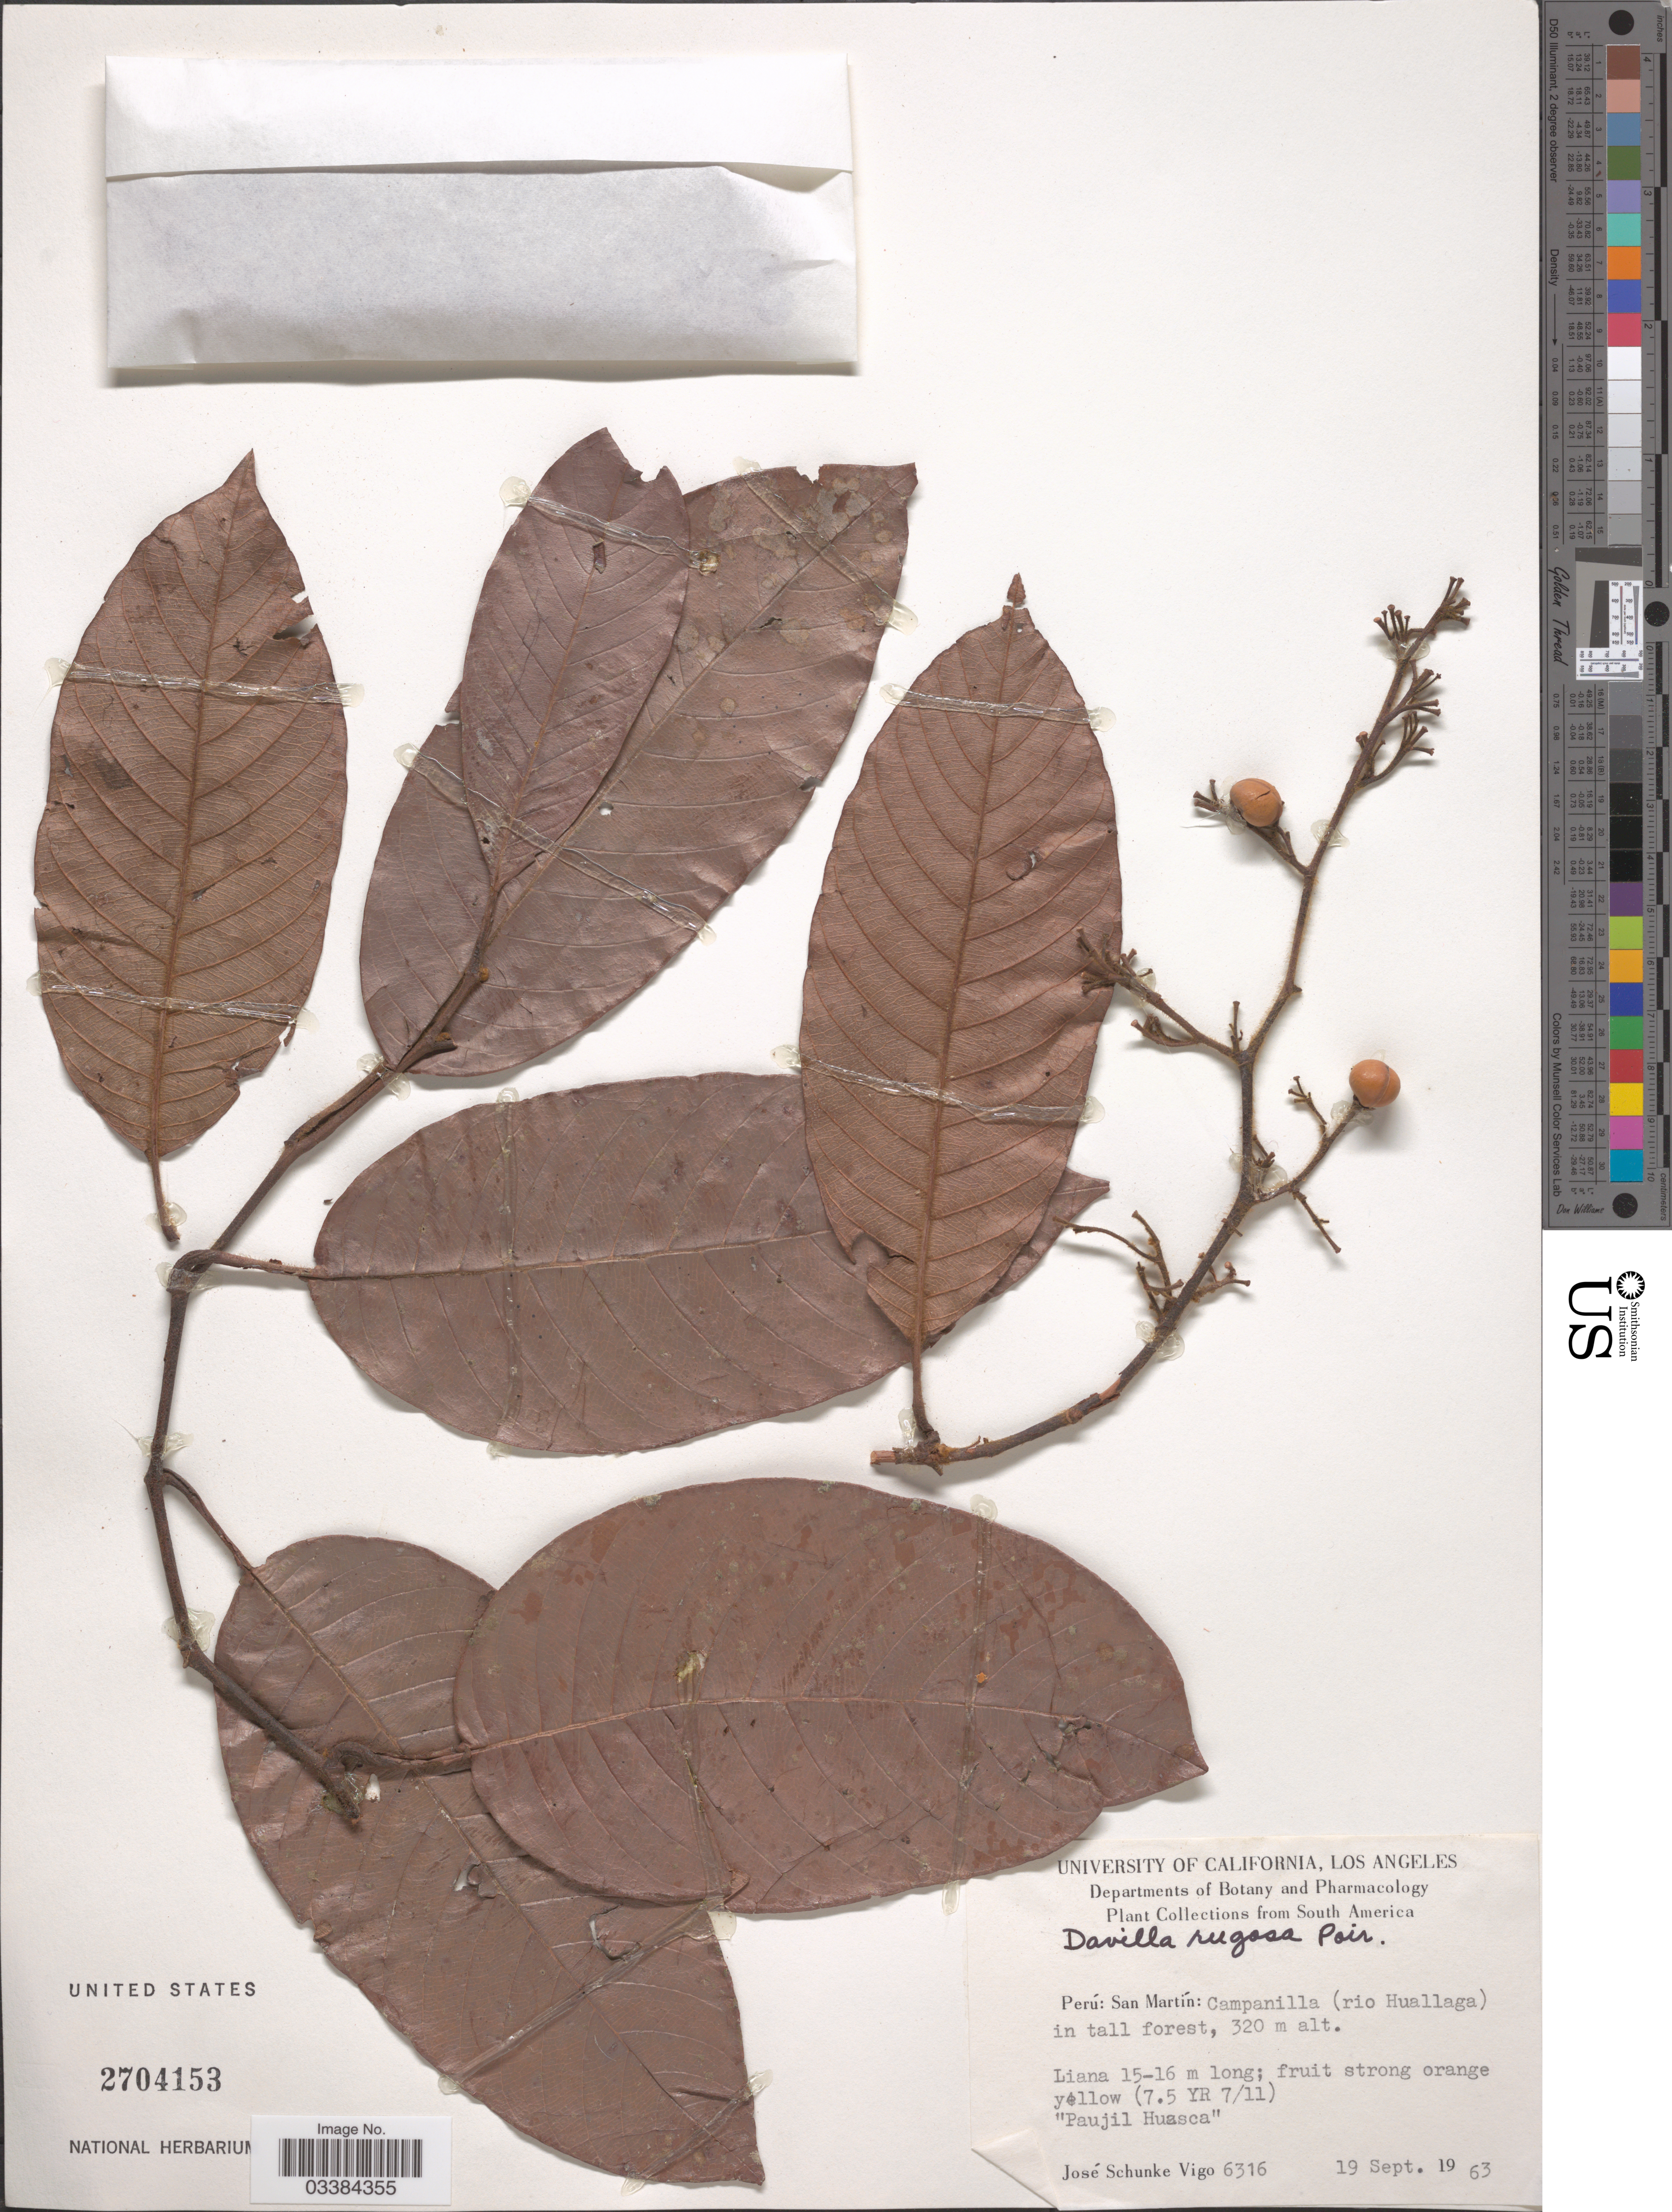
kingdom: Plantae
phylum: Tracheophyta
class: Magnoliopsida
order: Dilleniales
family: Dilleniaceae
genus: Davilla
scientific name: Davilla rugosa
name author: Poir.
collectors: J. Schunke Vigo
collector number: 6316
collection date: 1963-09-19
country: Peru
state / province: San Martín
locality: Campanilla (rio Huallaga).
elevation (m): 320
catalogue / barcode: US 2704153